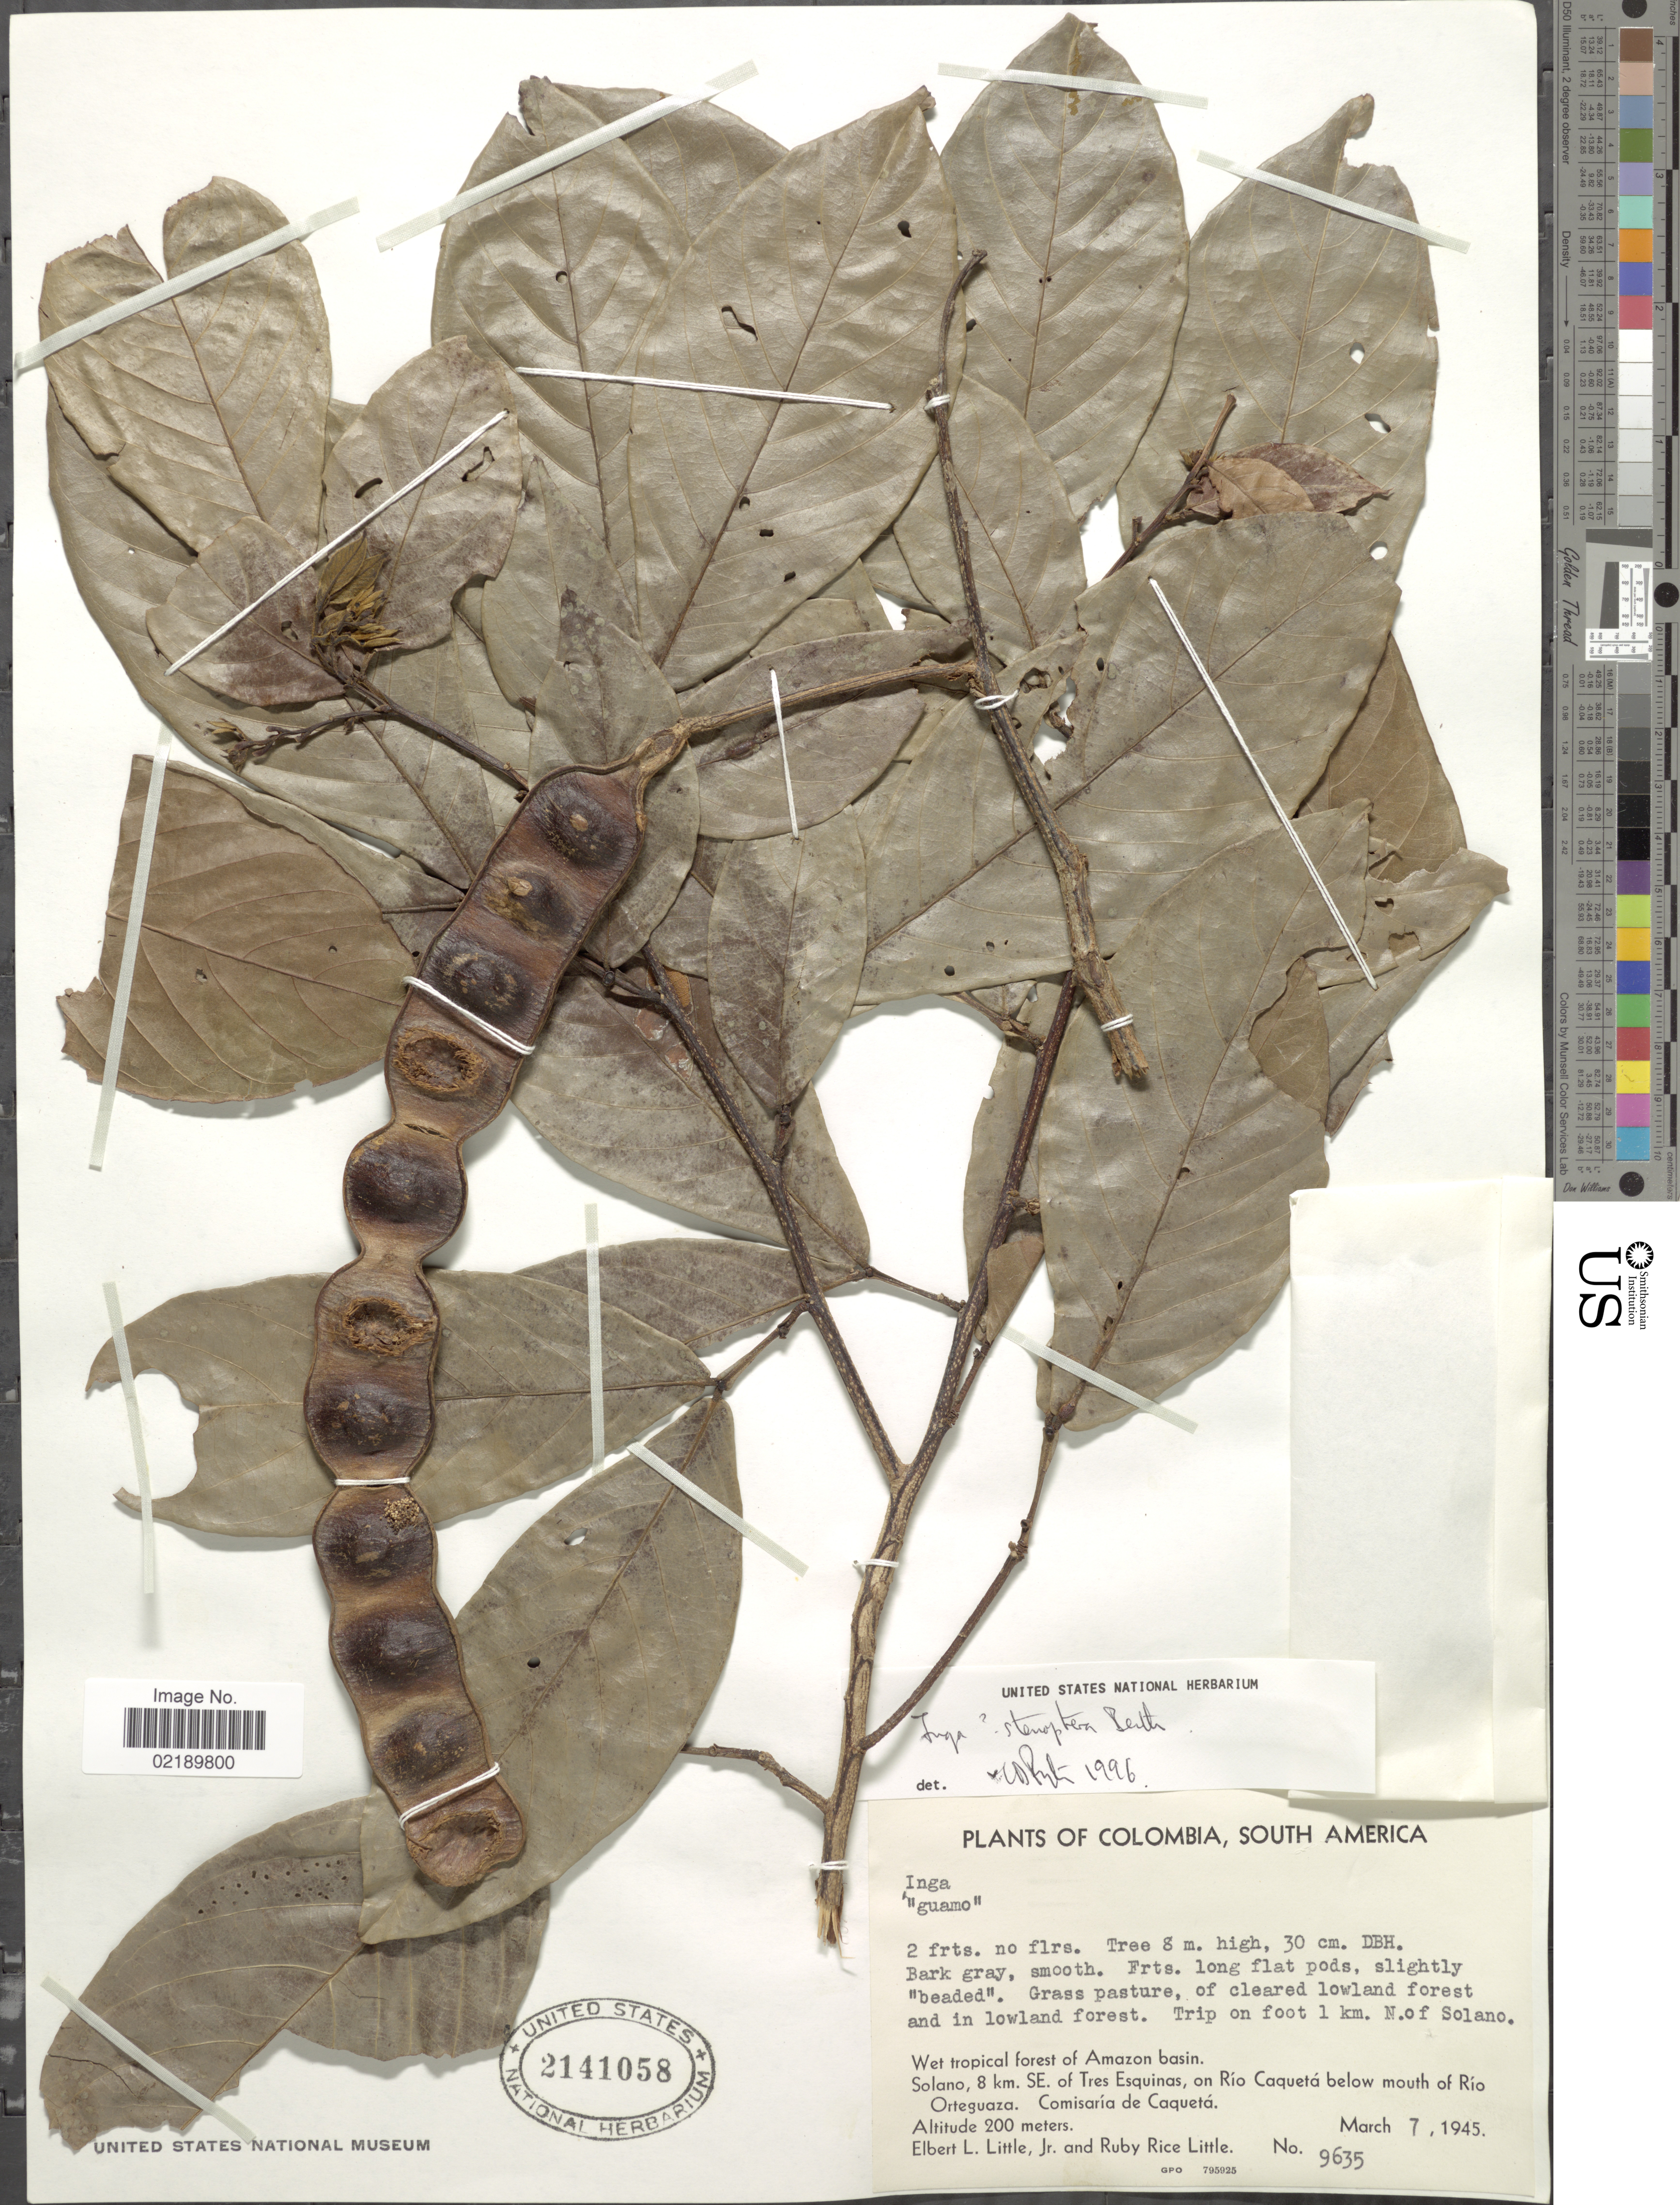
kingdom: Plantae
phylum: Tracheophyta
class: Magnoliopsida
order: Fabales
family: Fabaceae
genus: Inga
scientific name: Inga stenoptera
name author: Benth.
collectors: E. L. Little & R. R. Little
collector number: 9635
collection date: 1945-03-07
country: Colombia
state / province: Caquetá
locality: Trip on foot 1 km. N. of Solano. Wet tropical forest of Amazon Basin. Solano, 8 km. SE. of Tres Esquinas, on Río Caquetá below mouth of Río Orteguaza. Comisaría de Caquetá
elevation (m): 200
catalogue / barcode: US 2141058